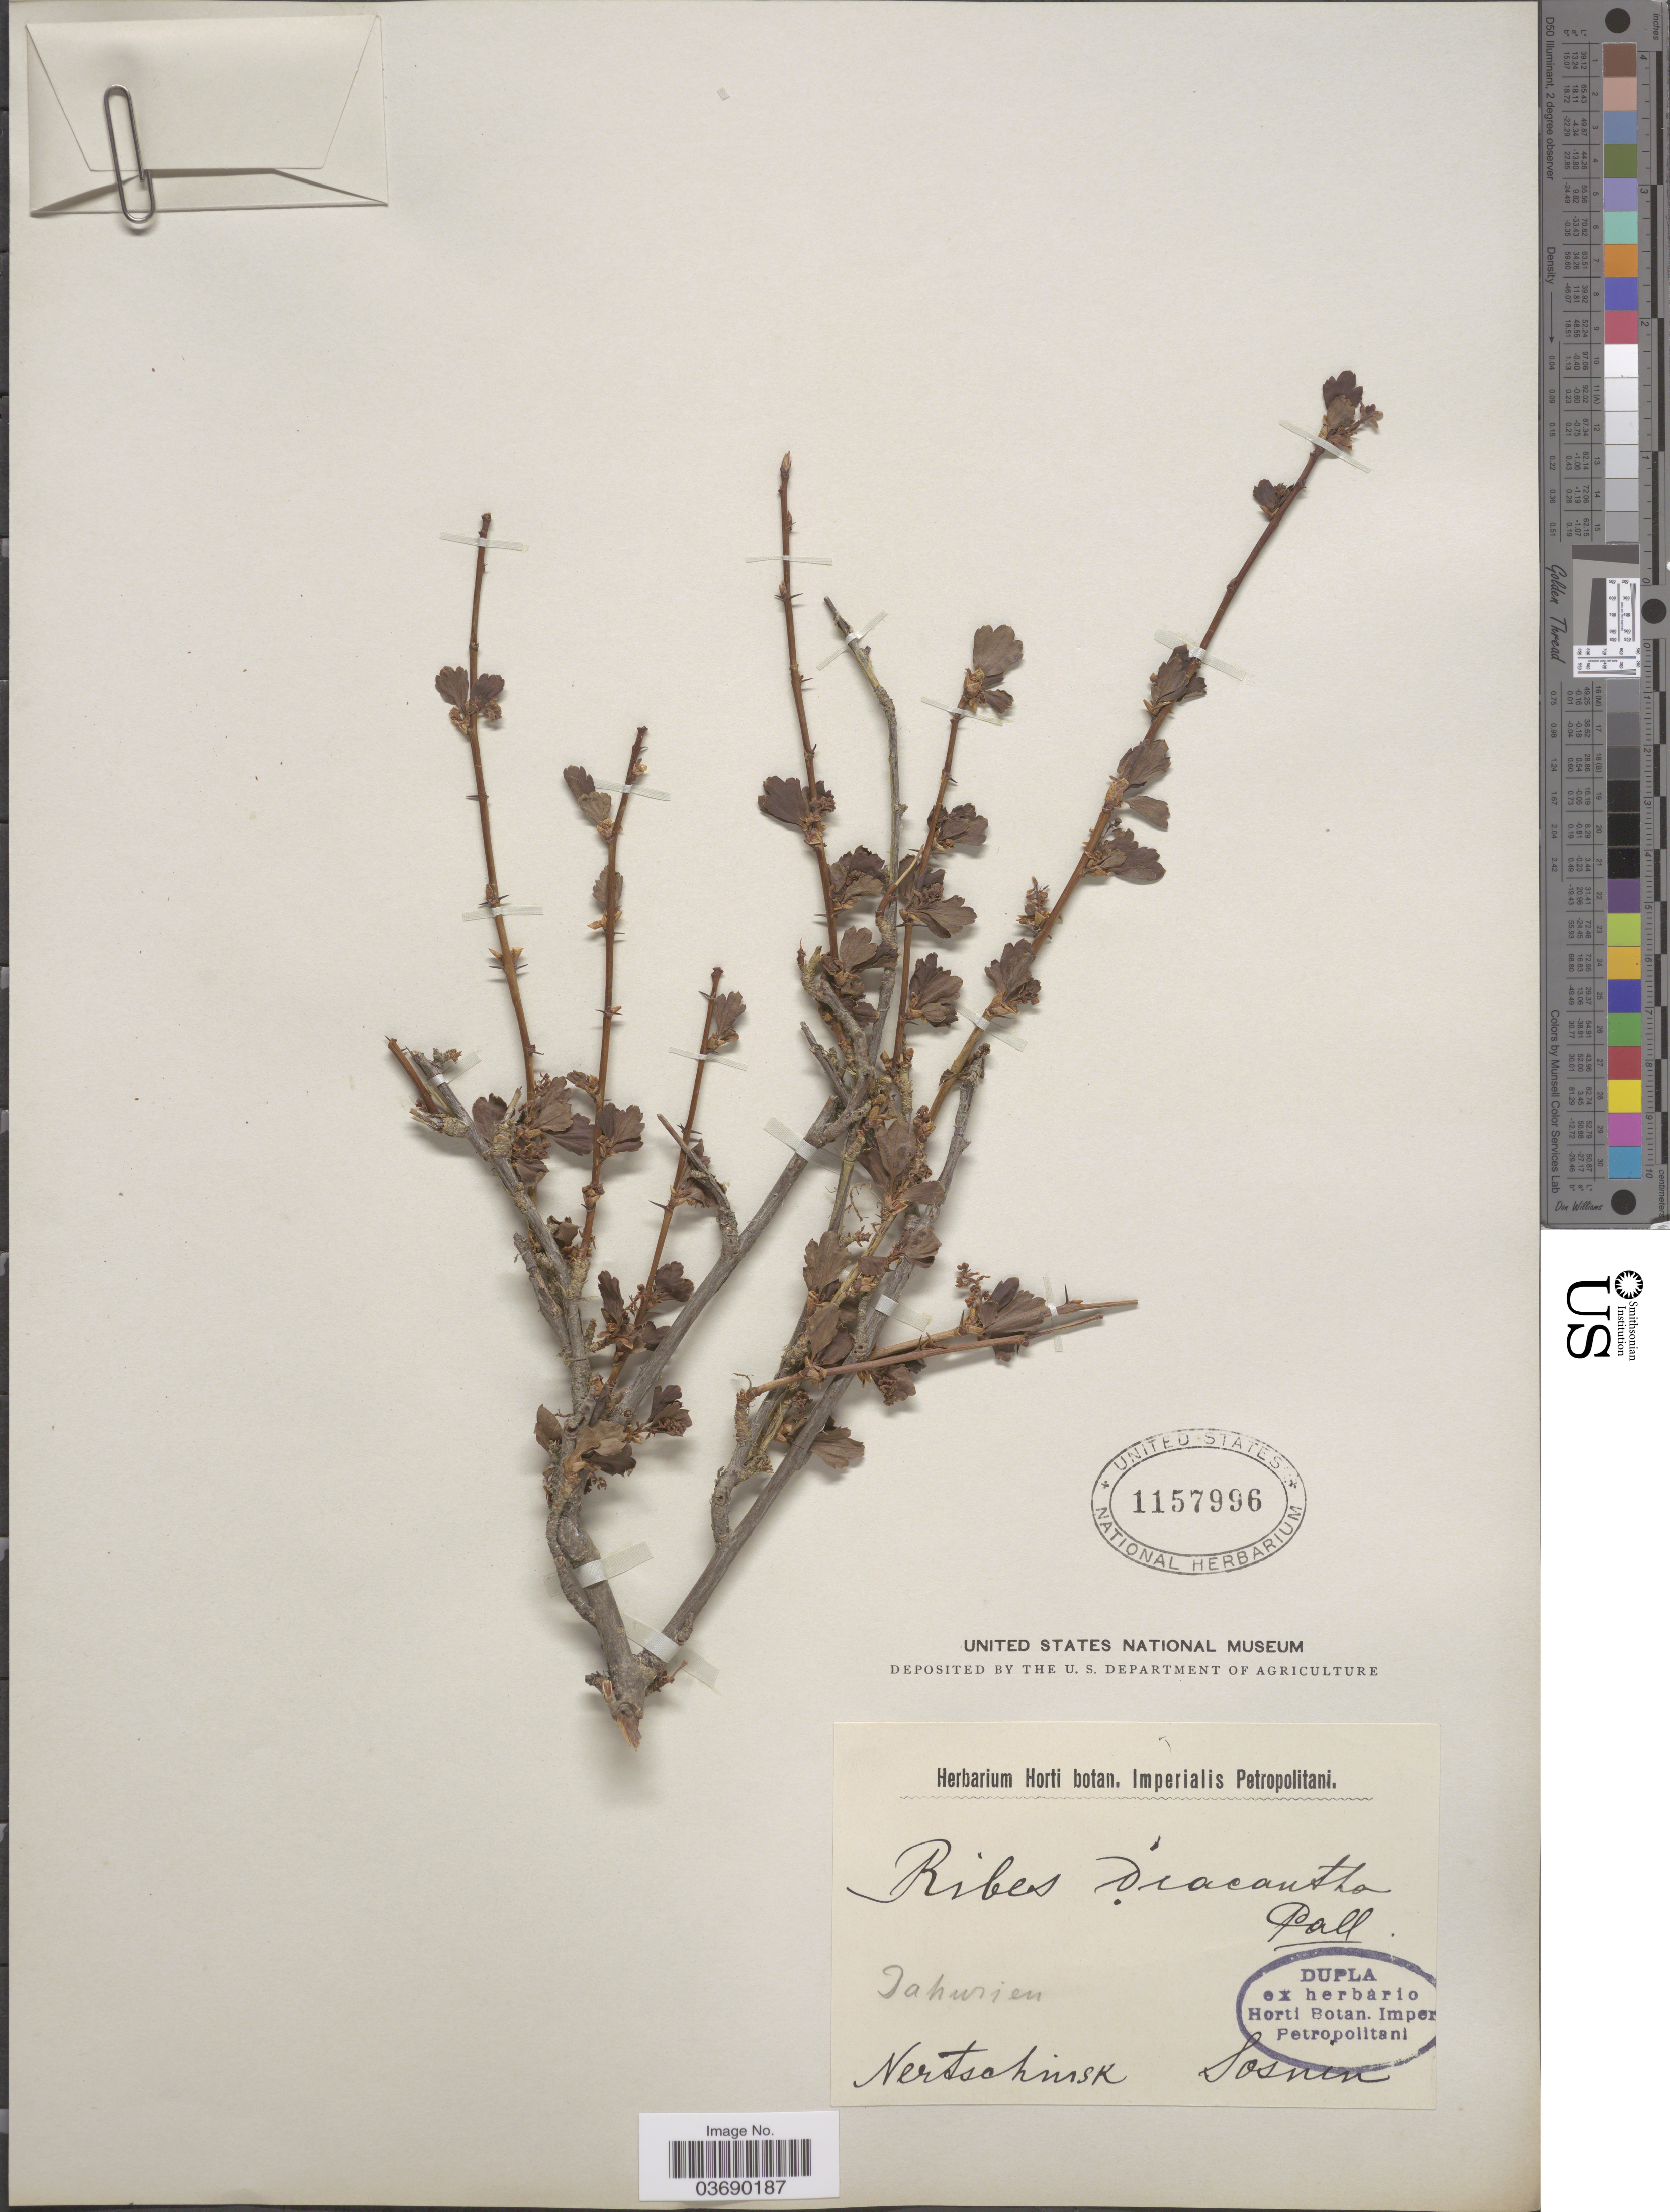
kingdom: Plantae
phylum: Tracheophyta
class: Magnoliopsida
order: Saxifragales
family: Grossulariaceae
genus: Ribes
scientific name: Ribes diacantha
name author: Pall.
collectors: Sosnin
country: Russian Federation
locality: Tahurien. Nertschinsk.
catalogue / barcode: US 1157996